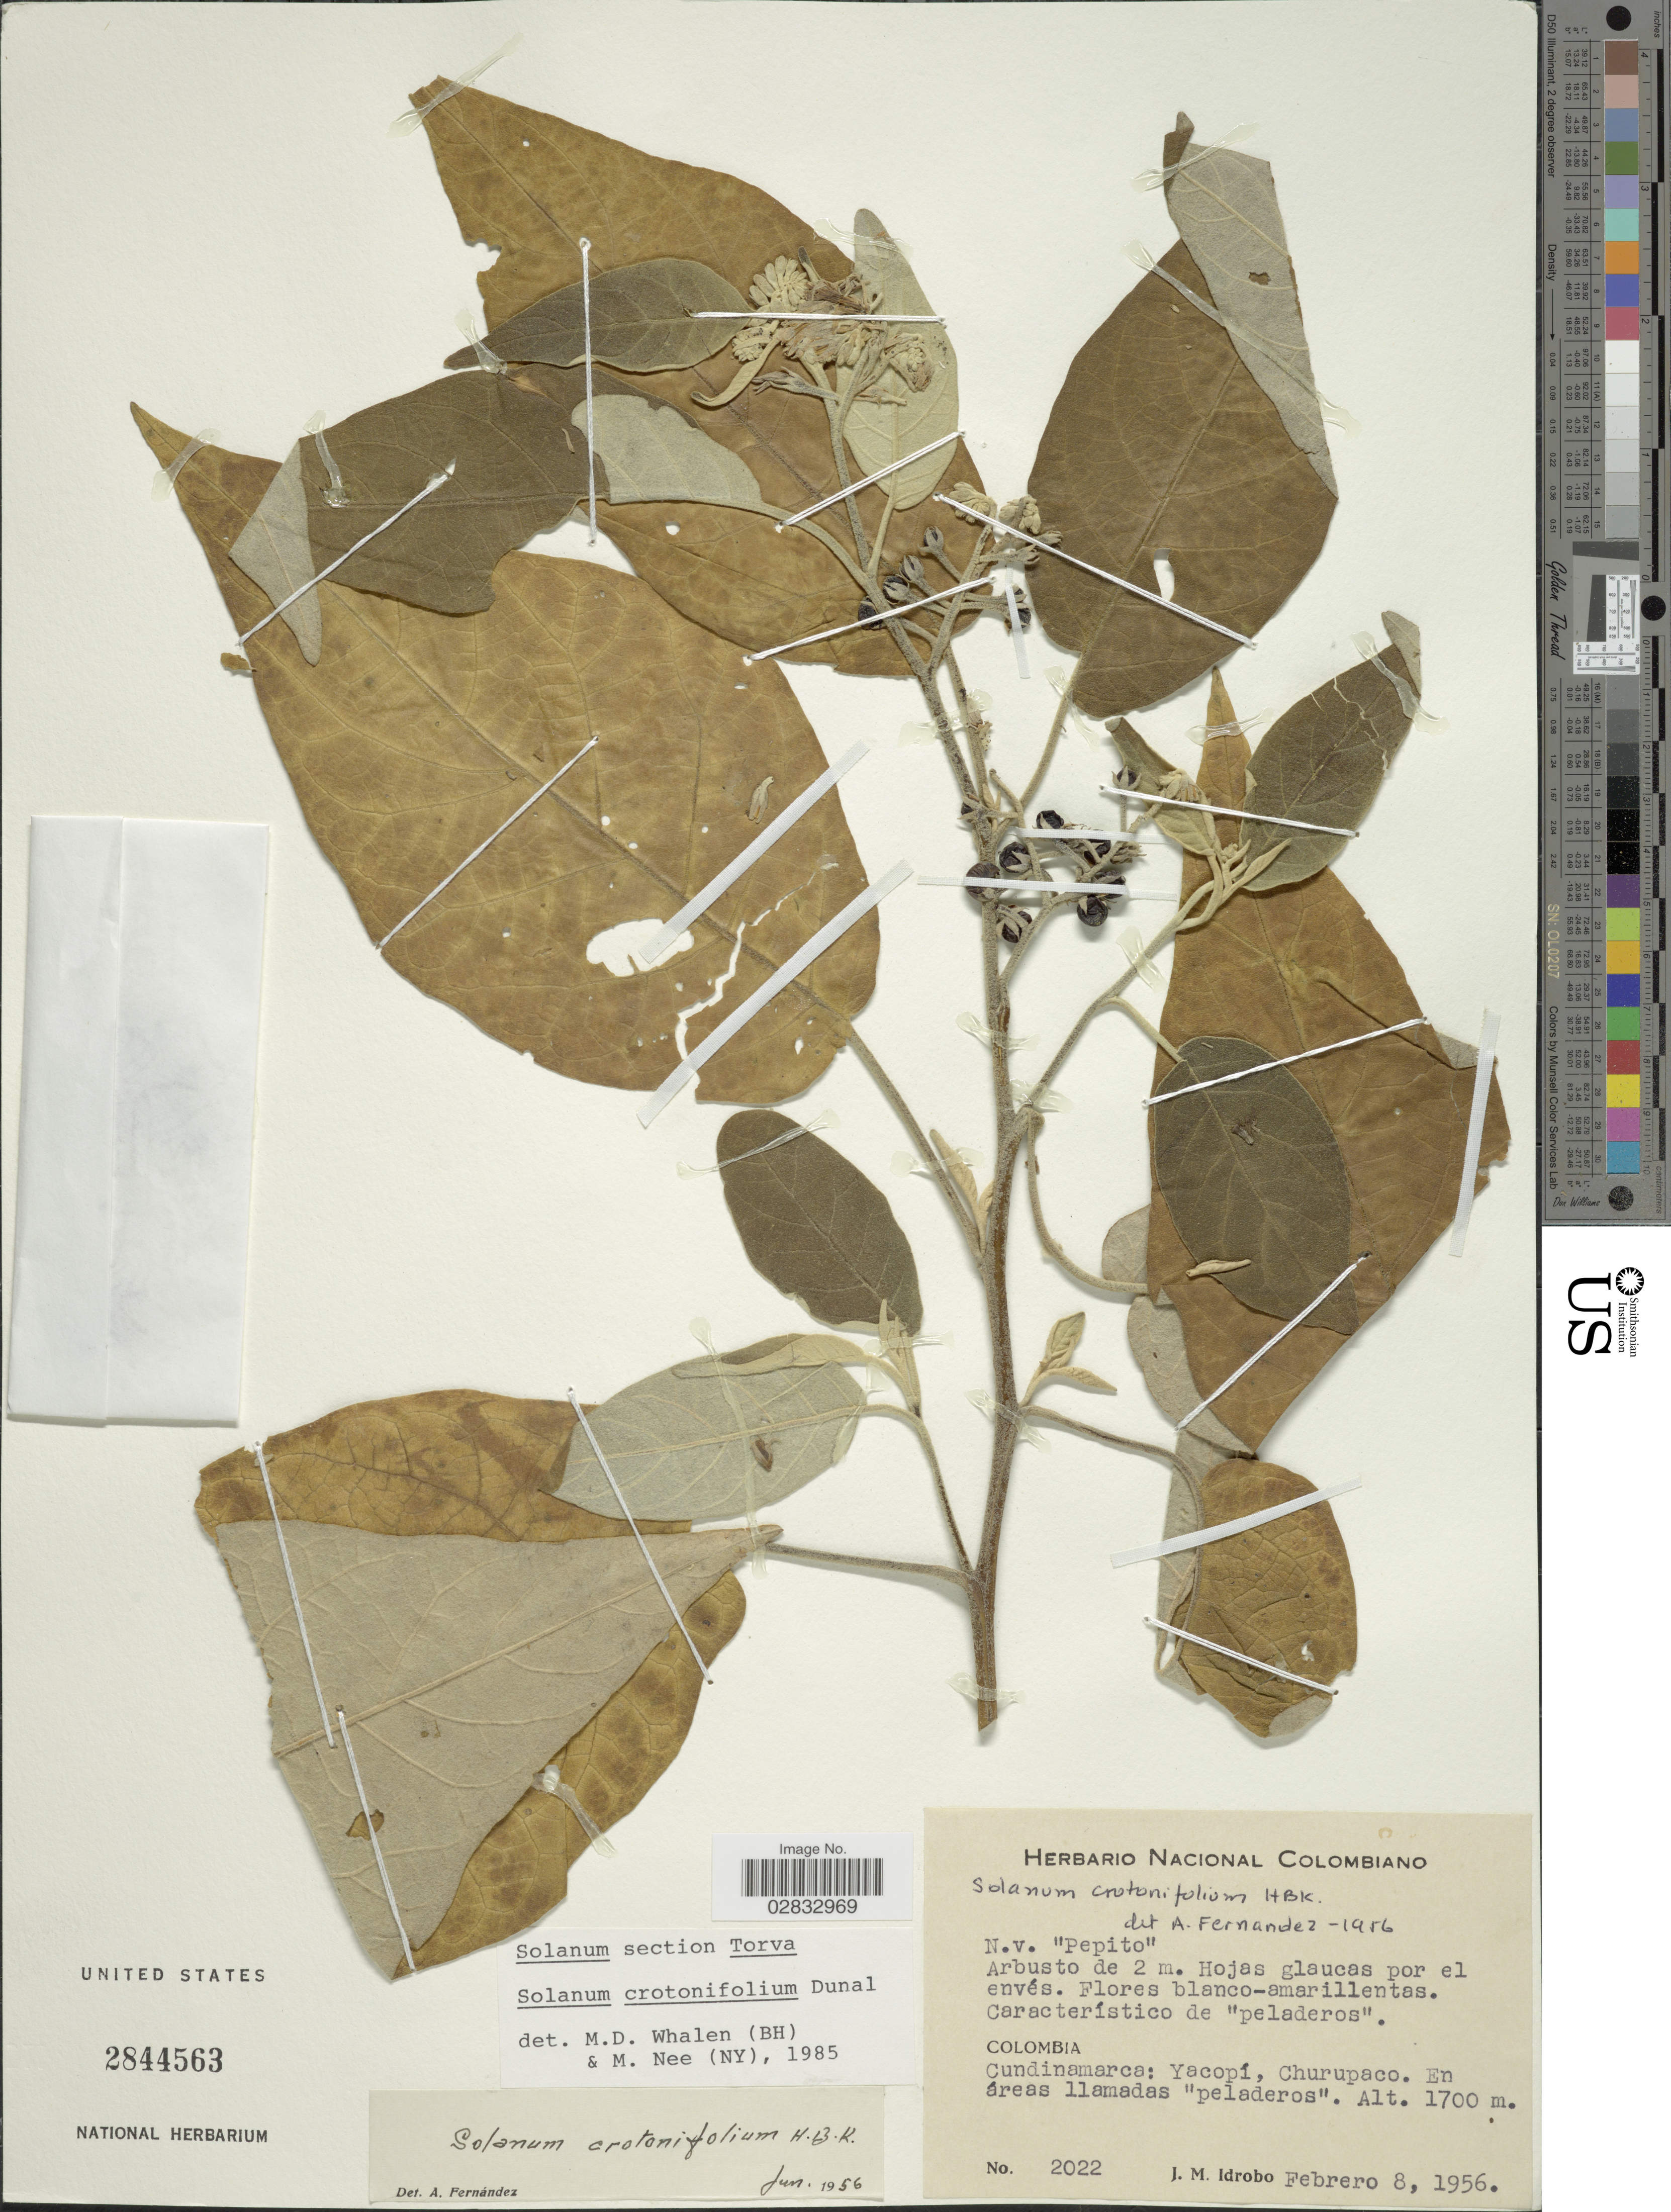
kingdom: Plantae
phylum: Tracheophyta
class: Magnoliopsida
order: Solanales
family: Solanaceae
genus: Solanum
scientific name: Solanum crotonifolium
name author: Dunal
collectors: J. M. Idrobo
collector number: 2022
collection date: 1956-02-08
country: Colombia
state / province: Cundinamarca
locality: Yacopí, Churupaco.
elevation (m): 1700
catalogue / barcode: US 2844563